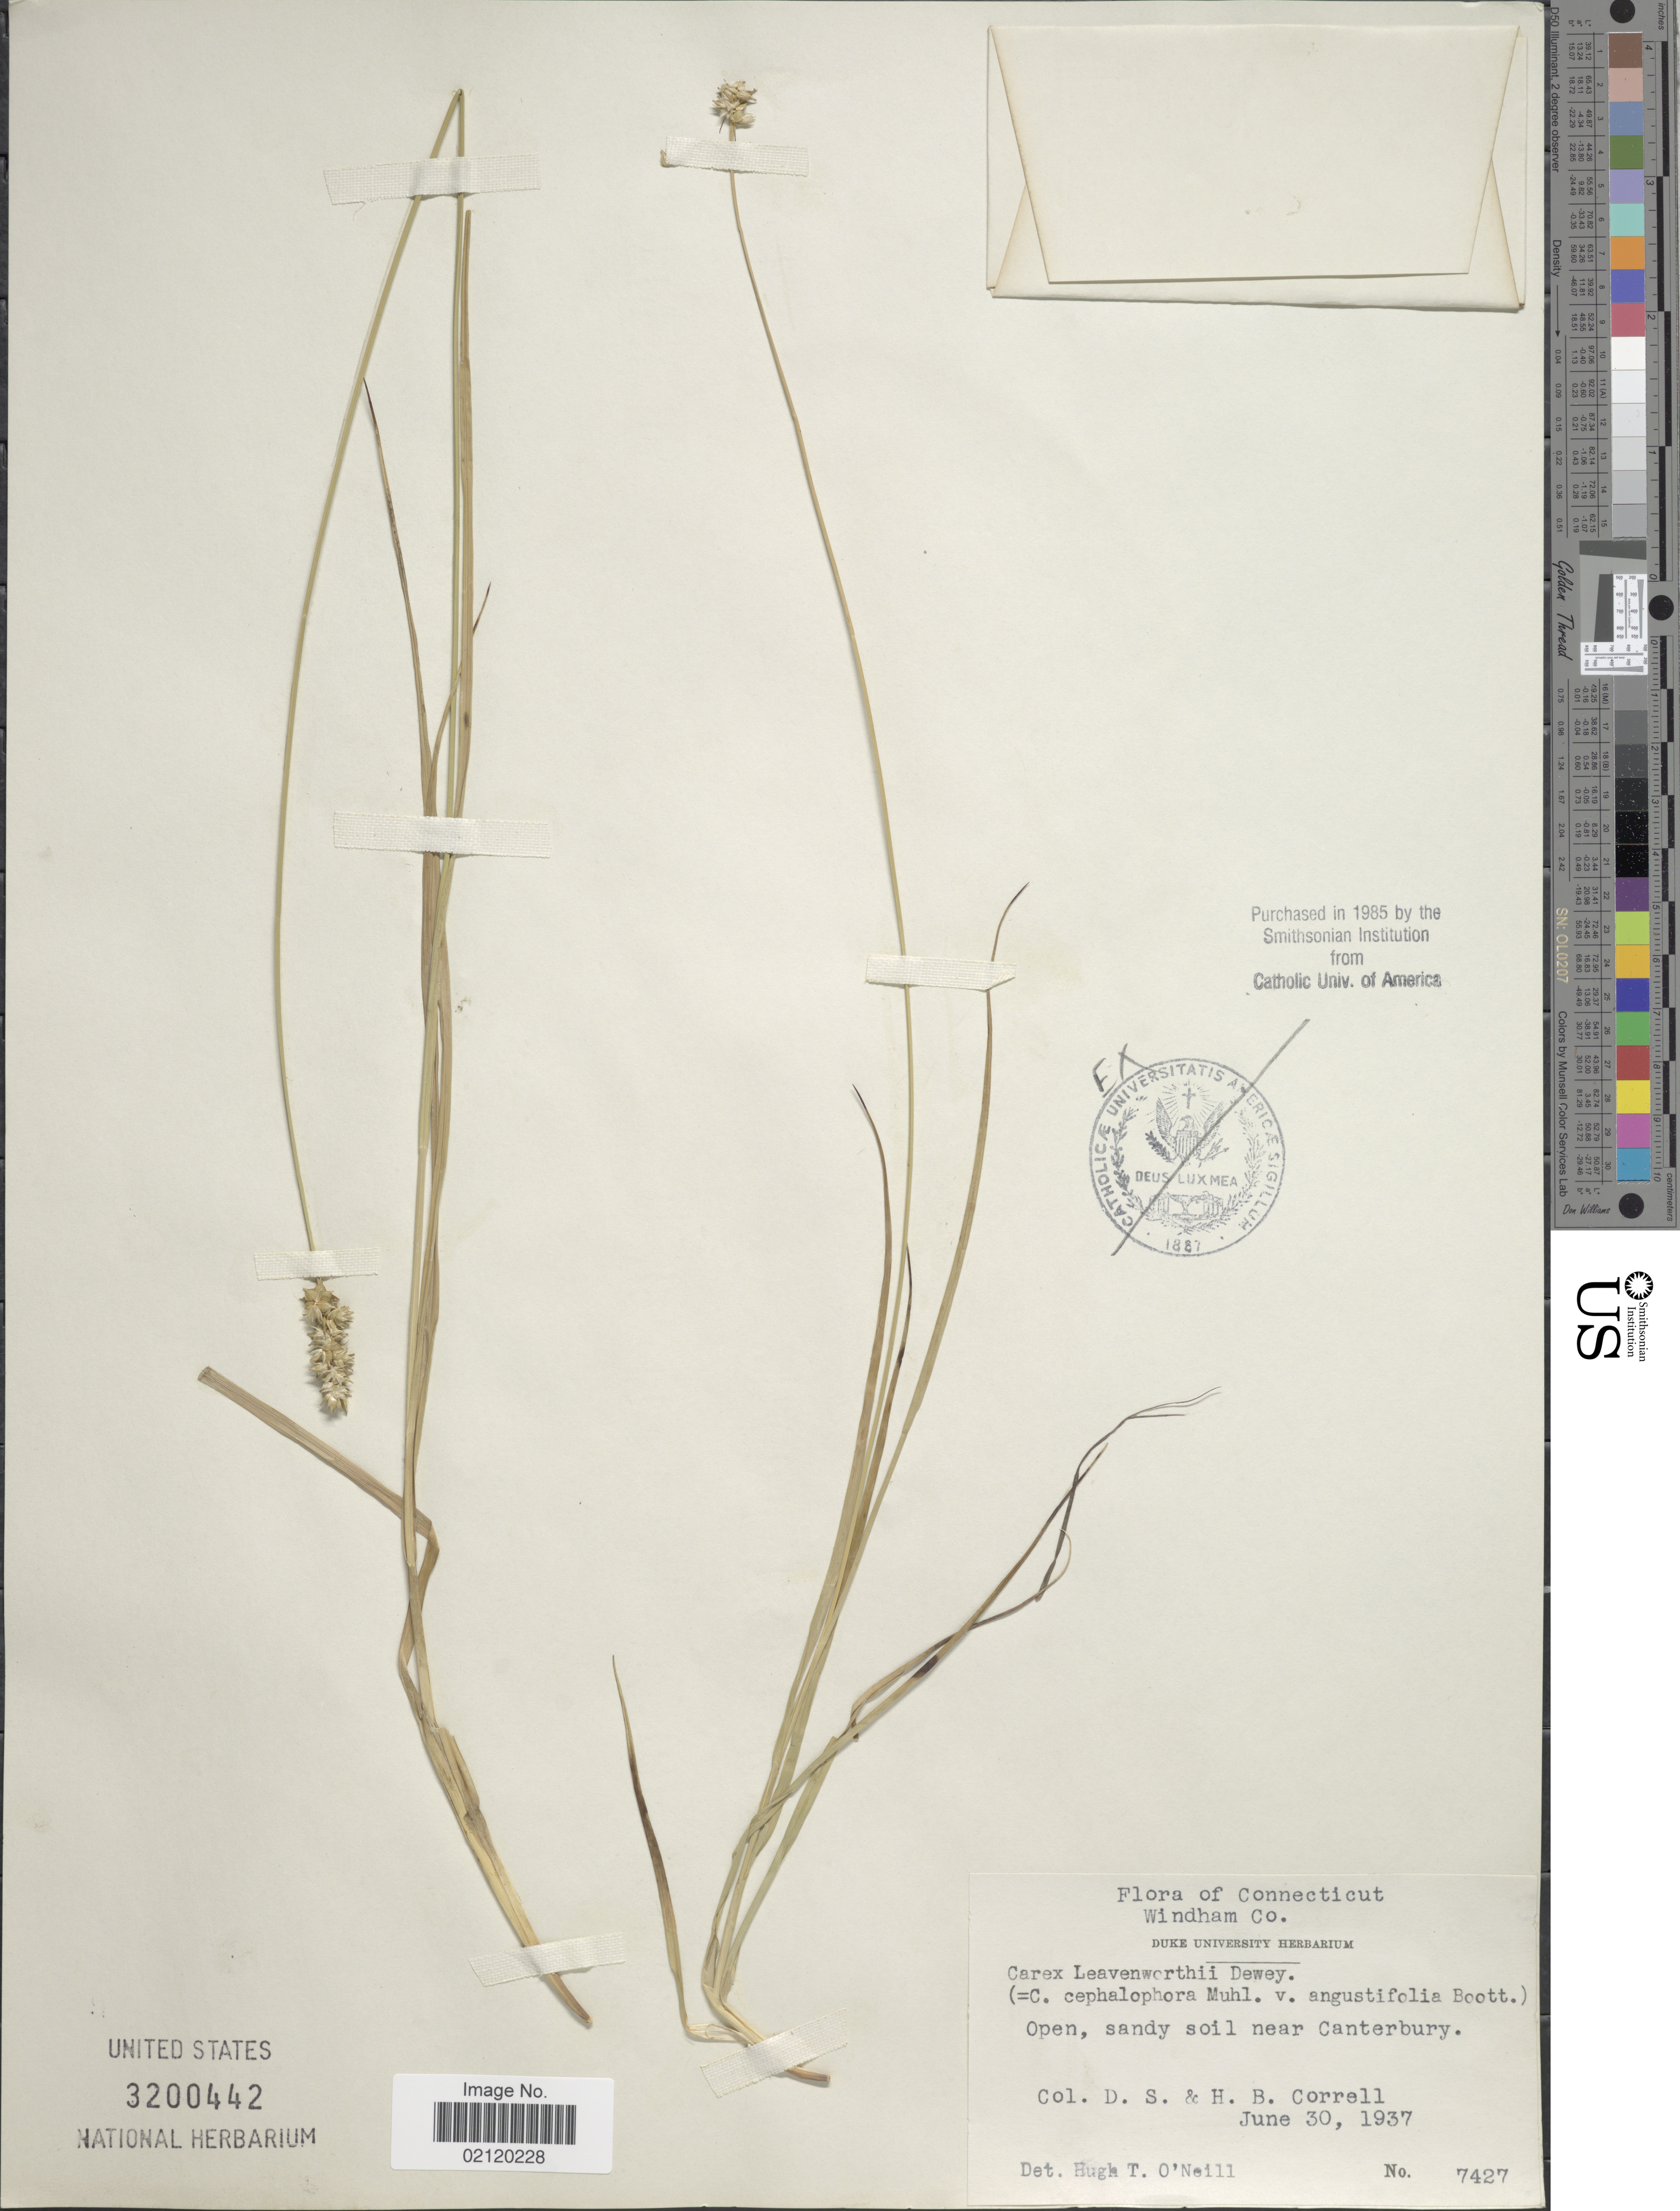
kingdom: Plantae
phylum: Tracheophyta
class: Liliopsida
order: Poales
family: Cyperaceae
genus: Carex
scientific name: Carex leavenworthii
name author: Dewey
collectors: D. S. Correll & H. Correll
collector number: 7427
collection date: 1937-06-30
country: United States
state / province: Connecticut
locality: Windham Co., Open, sandy soil near Canterbury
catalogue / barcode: US 3200442